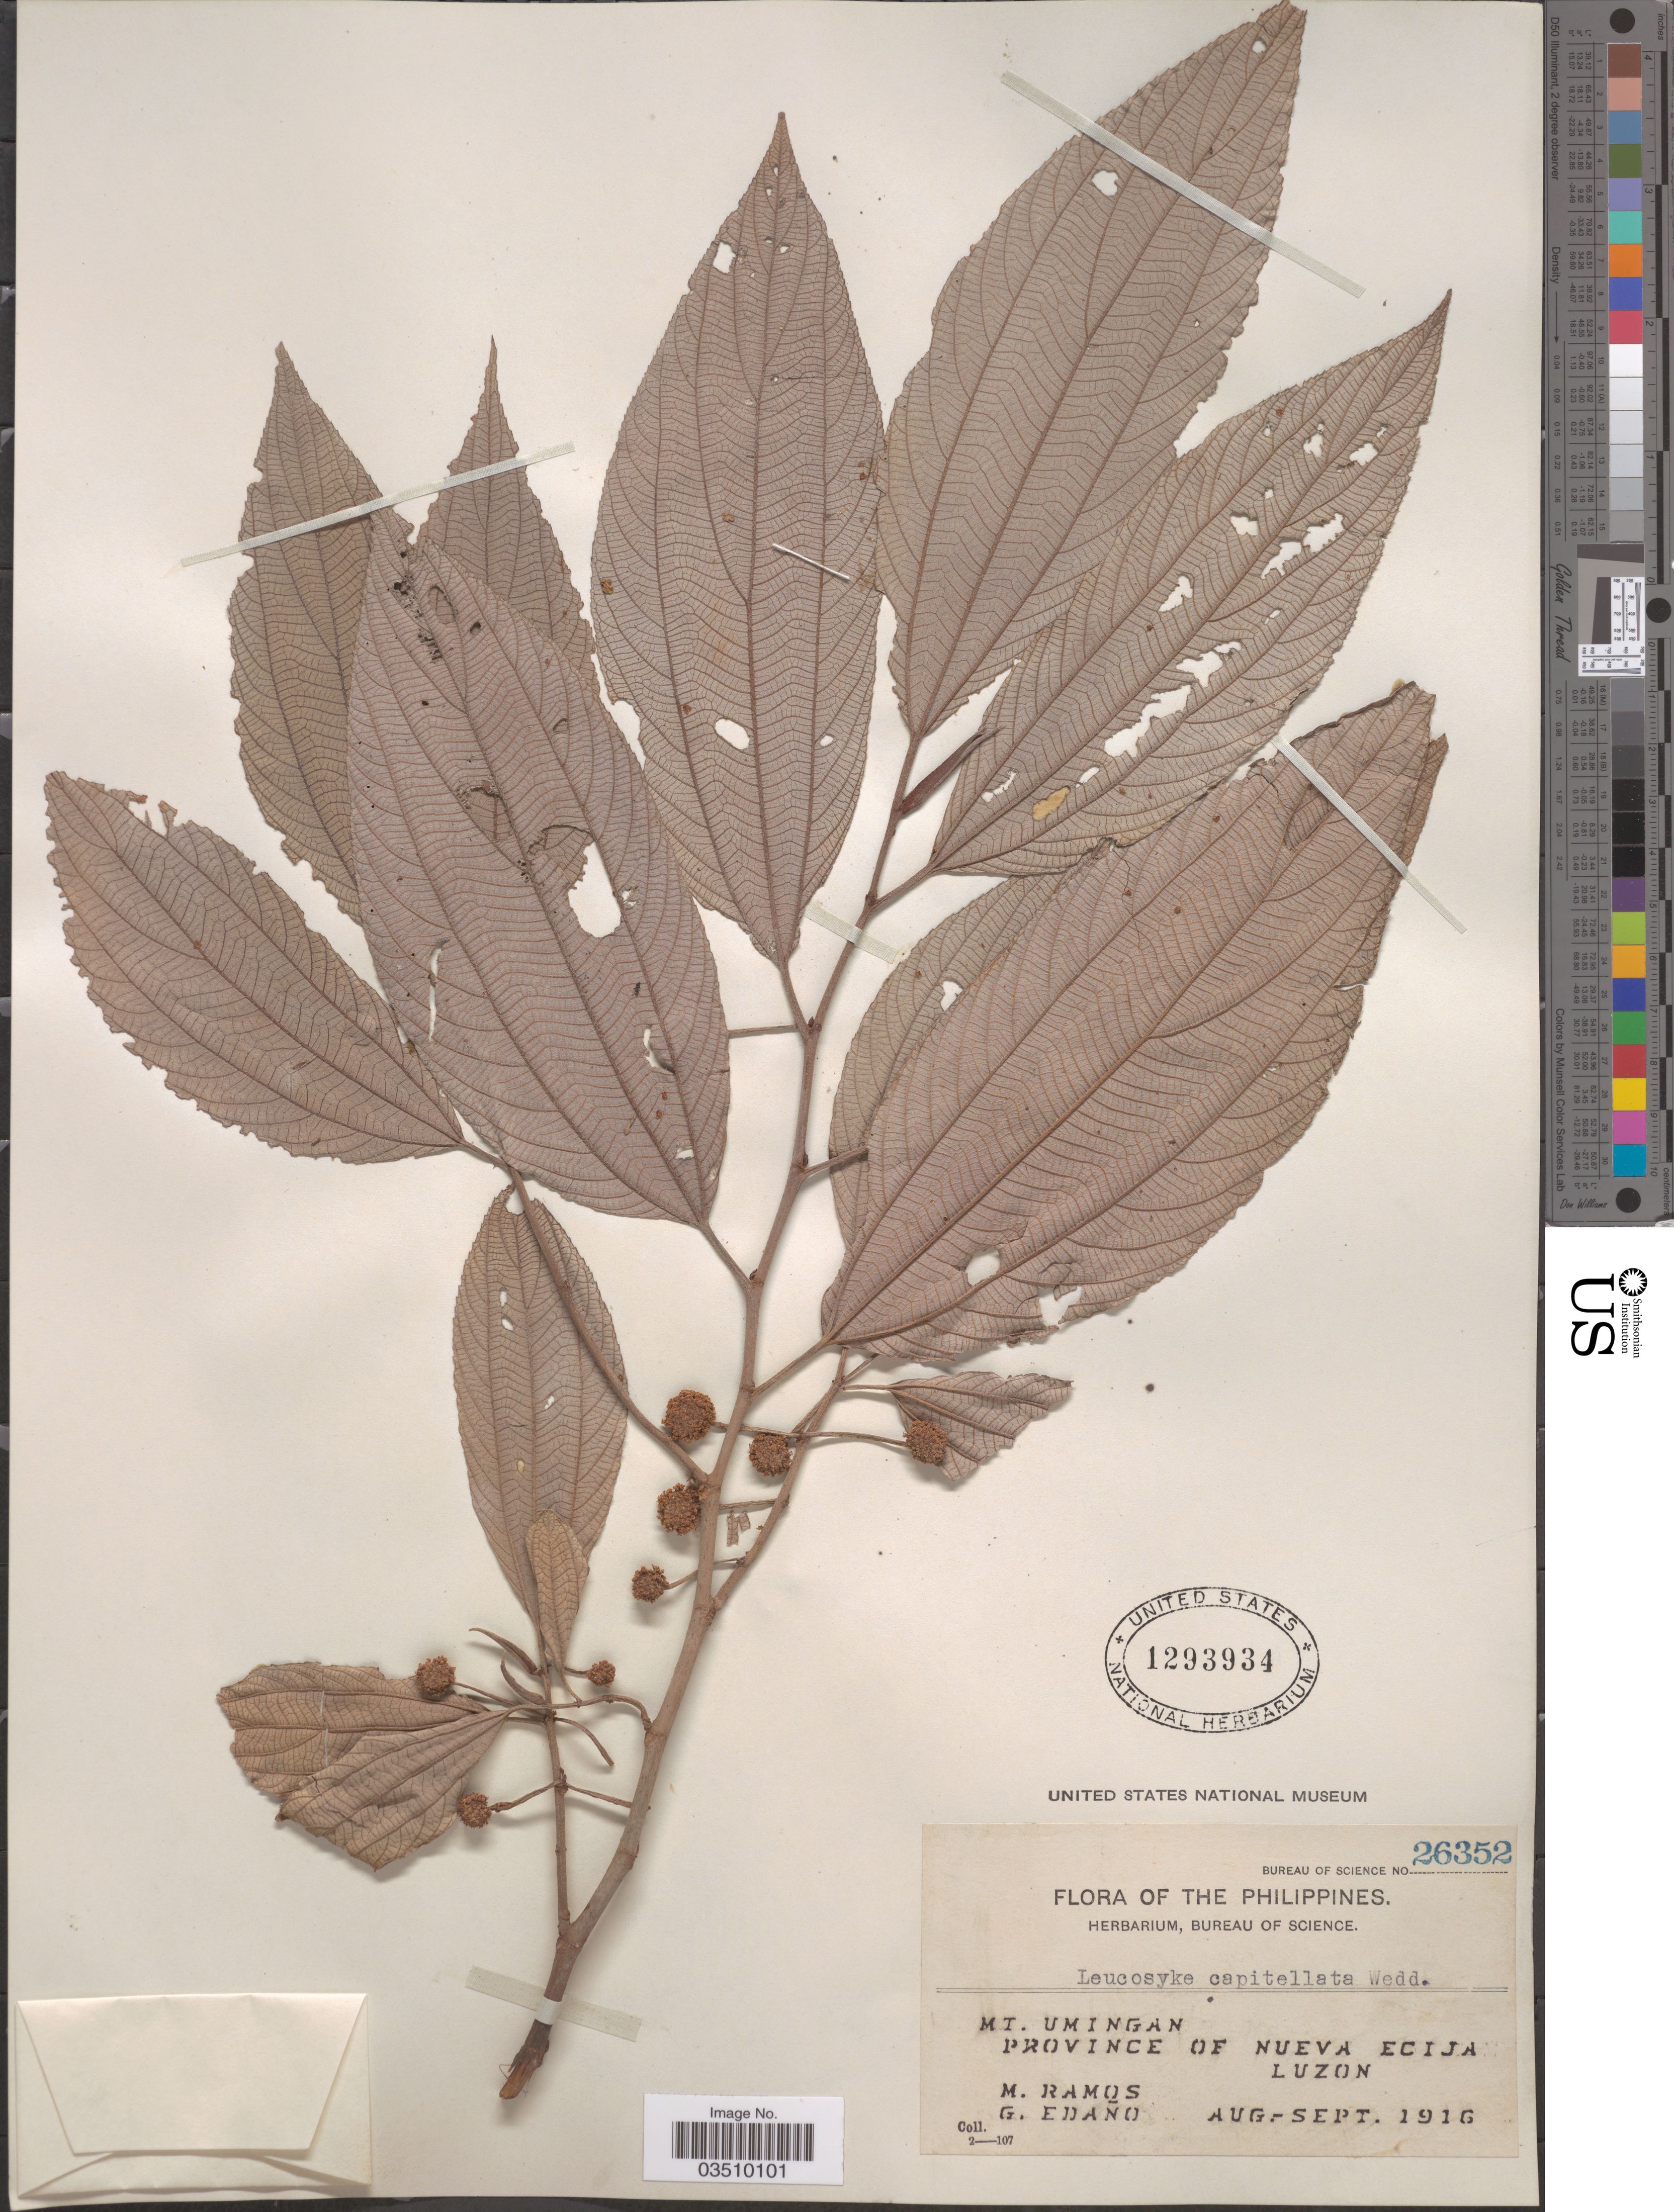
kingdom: Plantae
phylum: Tracheophyta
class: Magnoliopsida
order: Rosales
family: Urticaceae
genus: Leucosyke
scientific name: Leucosyke capitellata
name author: (Poir.) Wedd.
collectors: M. Ramos & G. Edaño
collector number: Bureau of Science 26352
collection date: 1916-08/1916-09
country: Philippines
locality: Mt. Umingan. Province of Nueva Ecija. Luzon.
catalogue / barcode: US 1293934